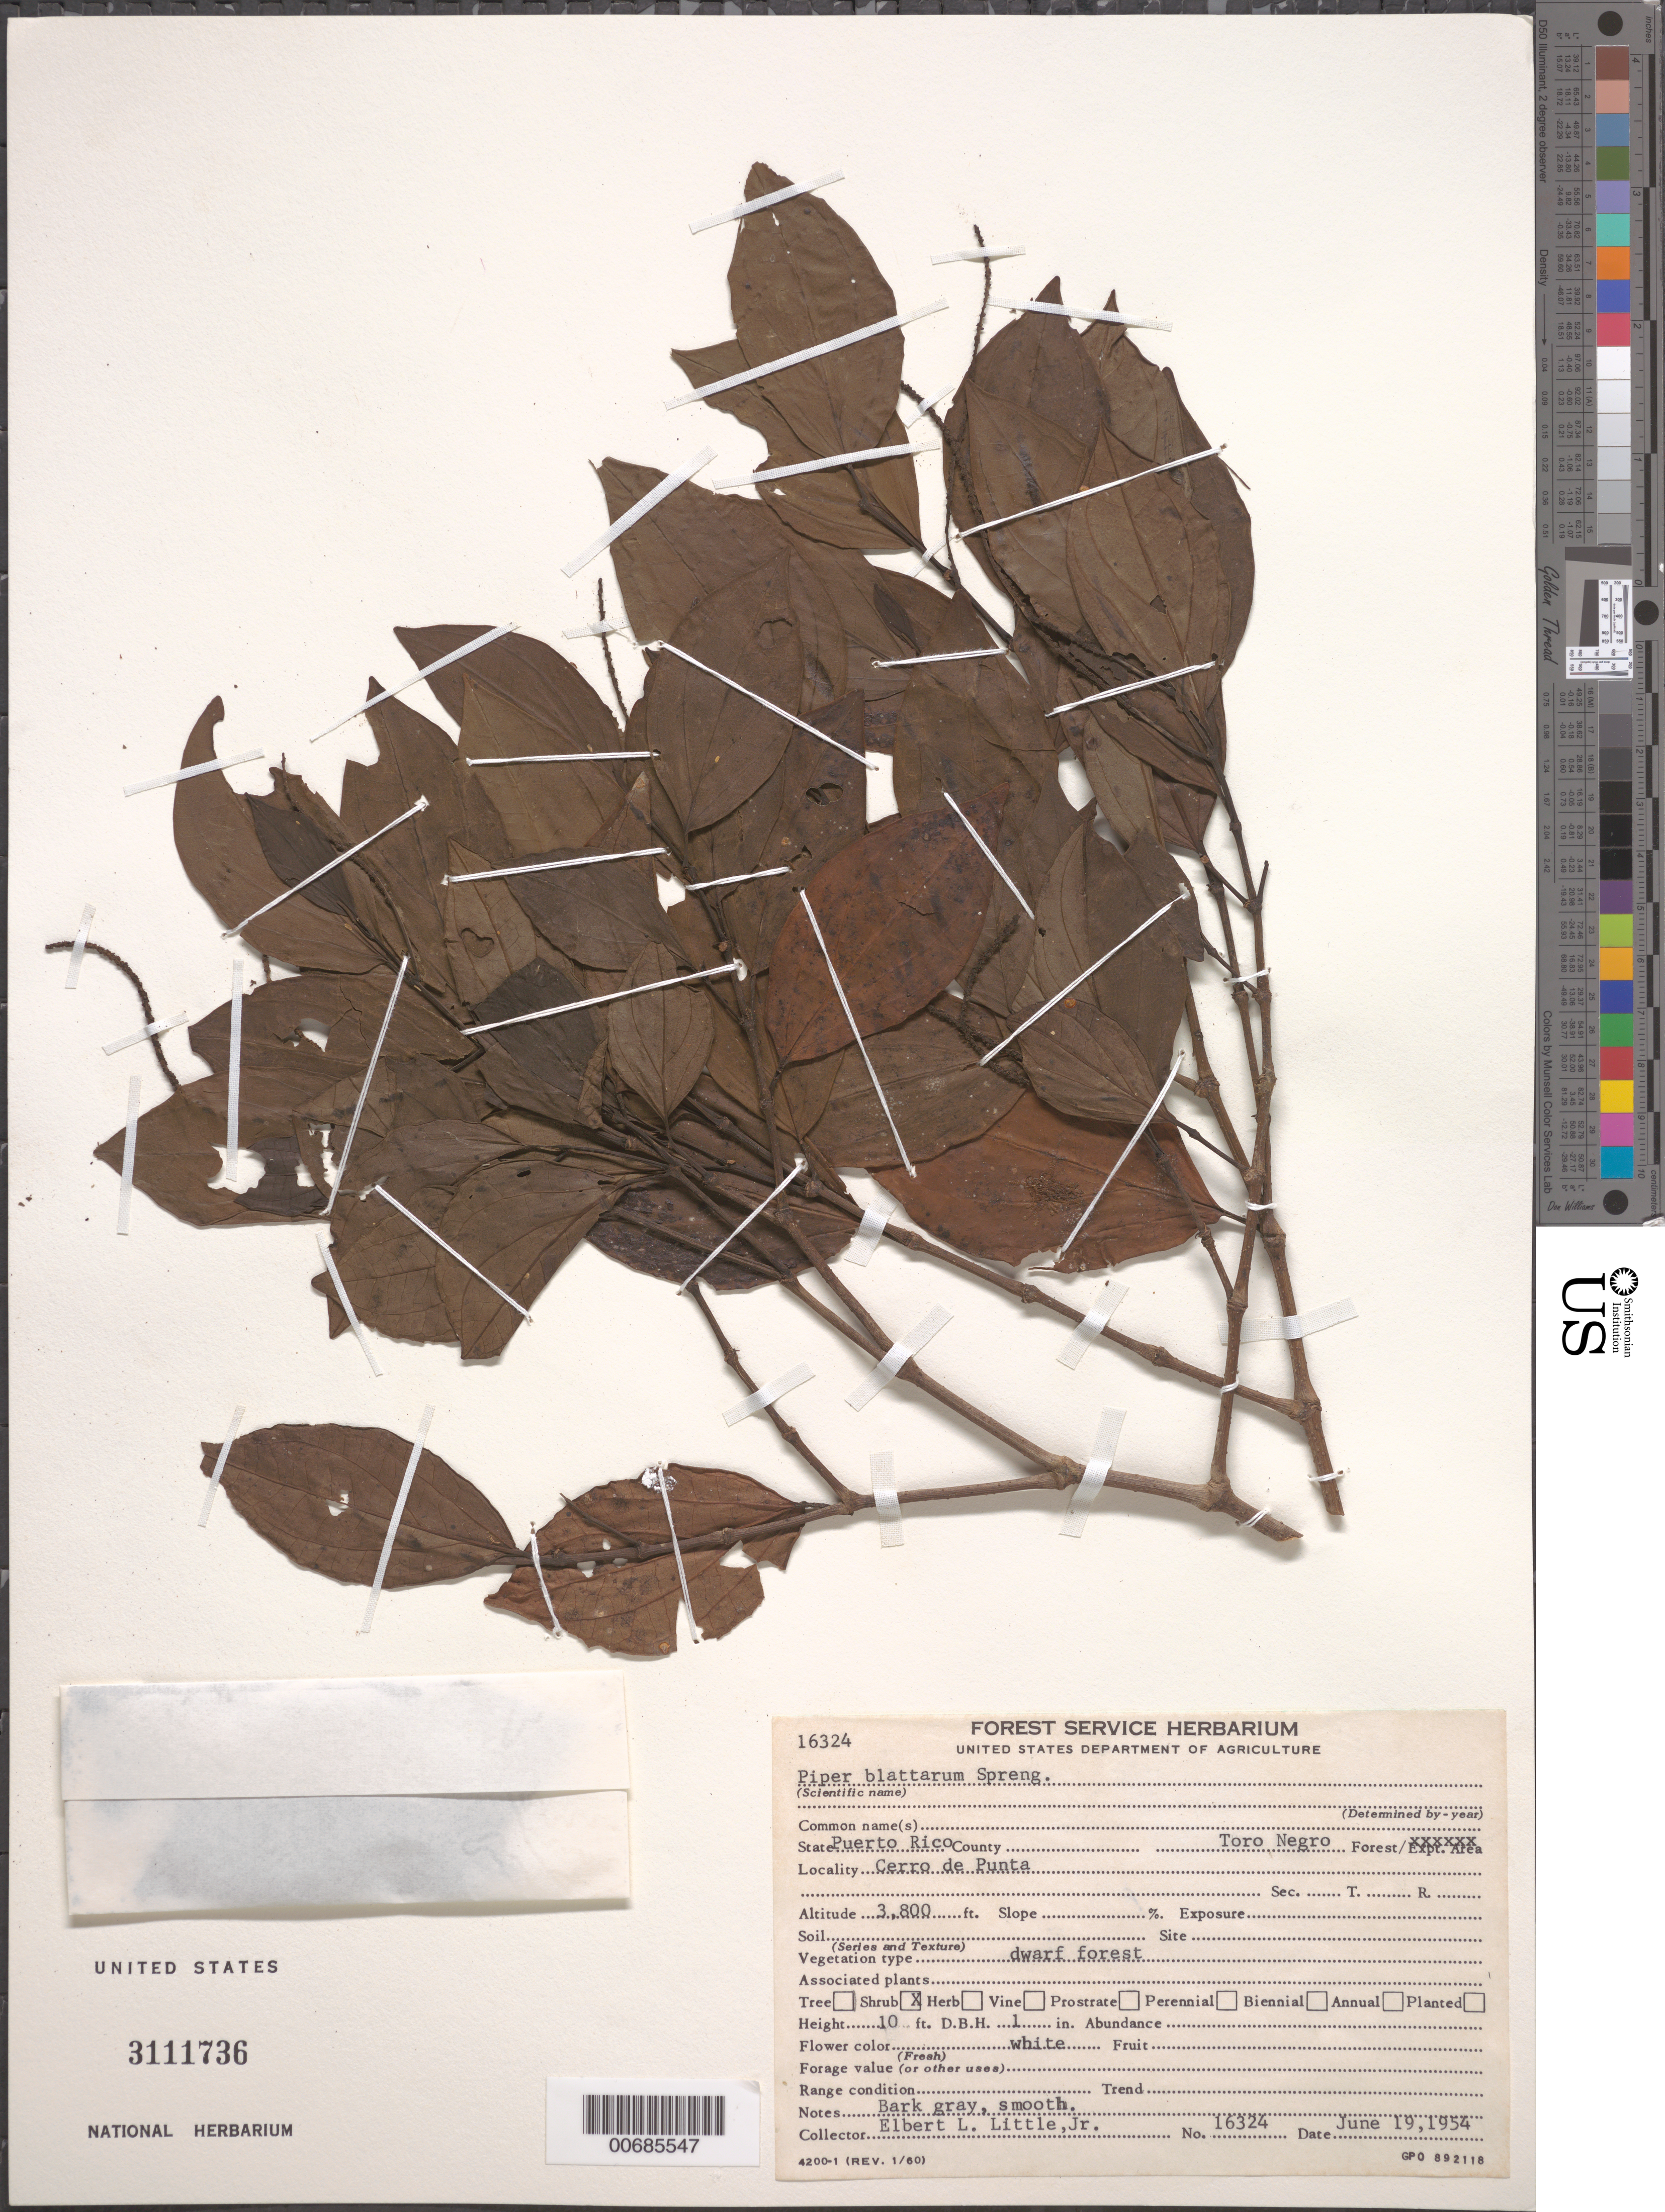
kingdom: Plantae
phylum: Tracheophyta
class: Magnoliopsida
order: Piperales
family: Piperaceae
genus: Piper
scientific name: Piper blattarum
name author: Spreng.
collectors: E. L. Little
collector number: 16324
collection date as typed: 19 Jun 1954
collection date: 1954-06-19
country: Puerto Rico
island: Greater Antilles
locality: Cerro de Punta, Toro Negro Forest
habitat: Dwarf forest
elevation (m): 1158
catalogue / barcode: US 3111736